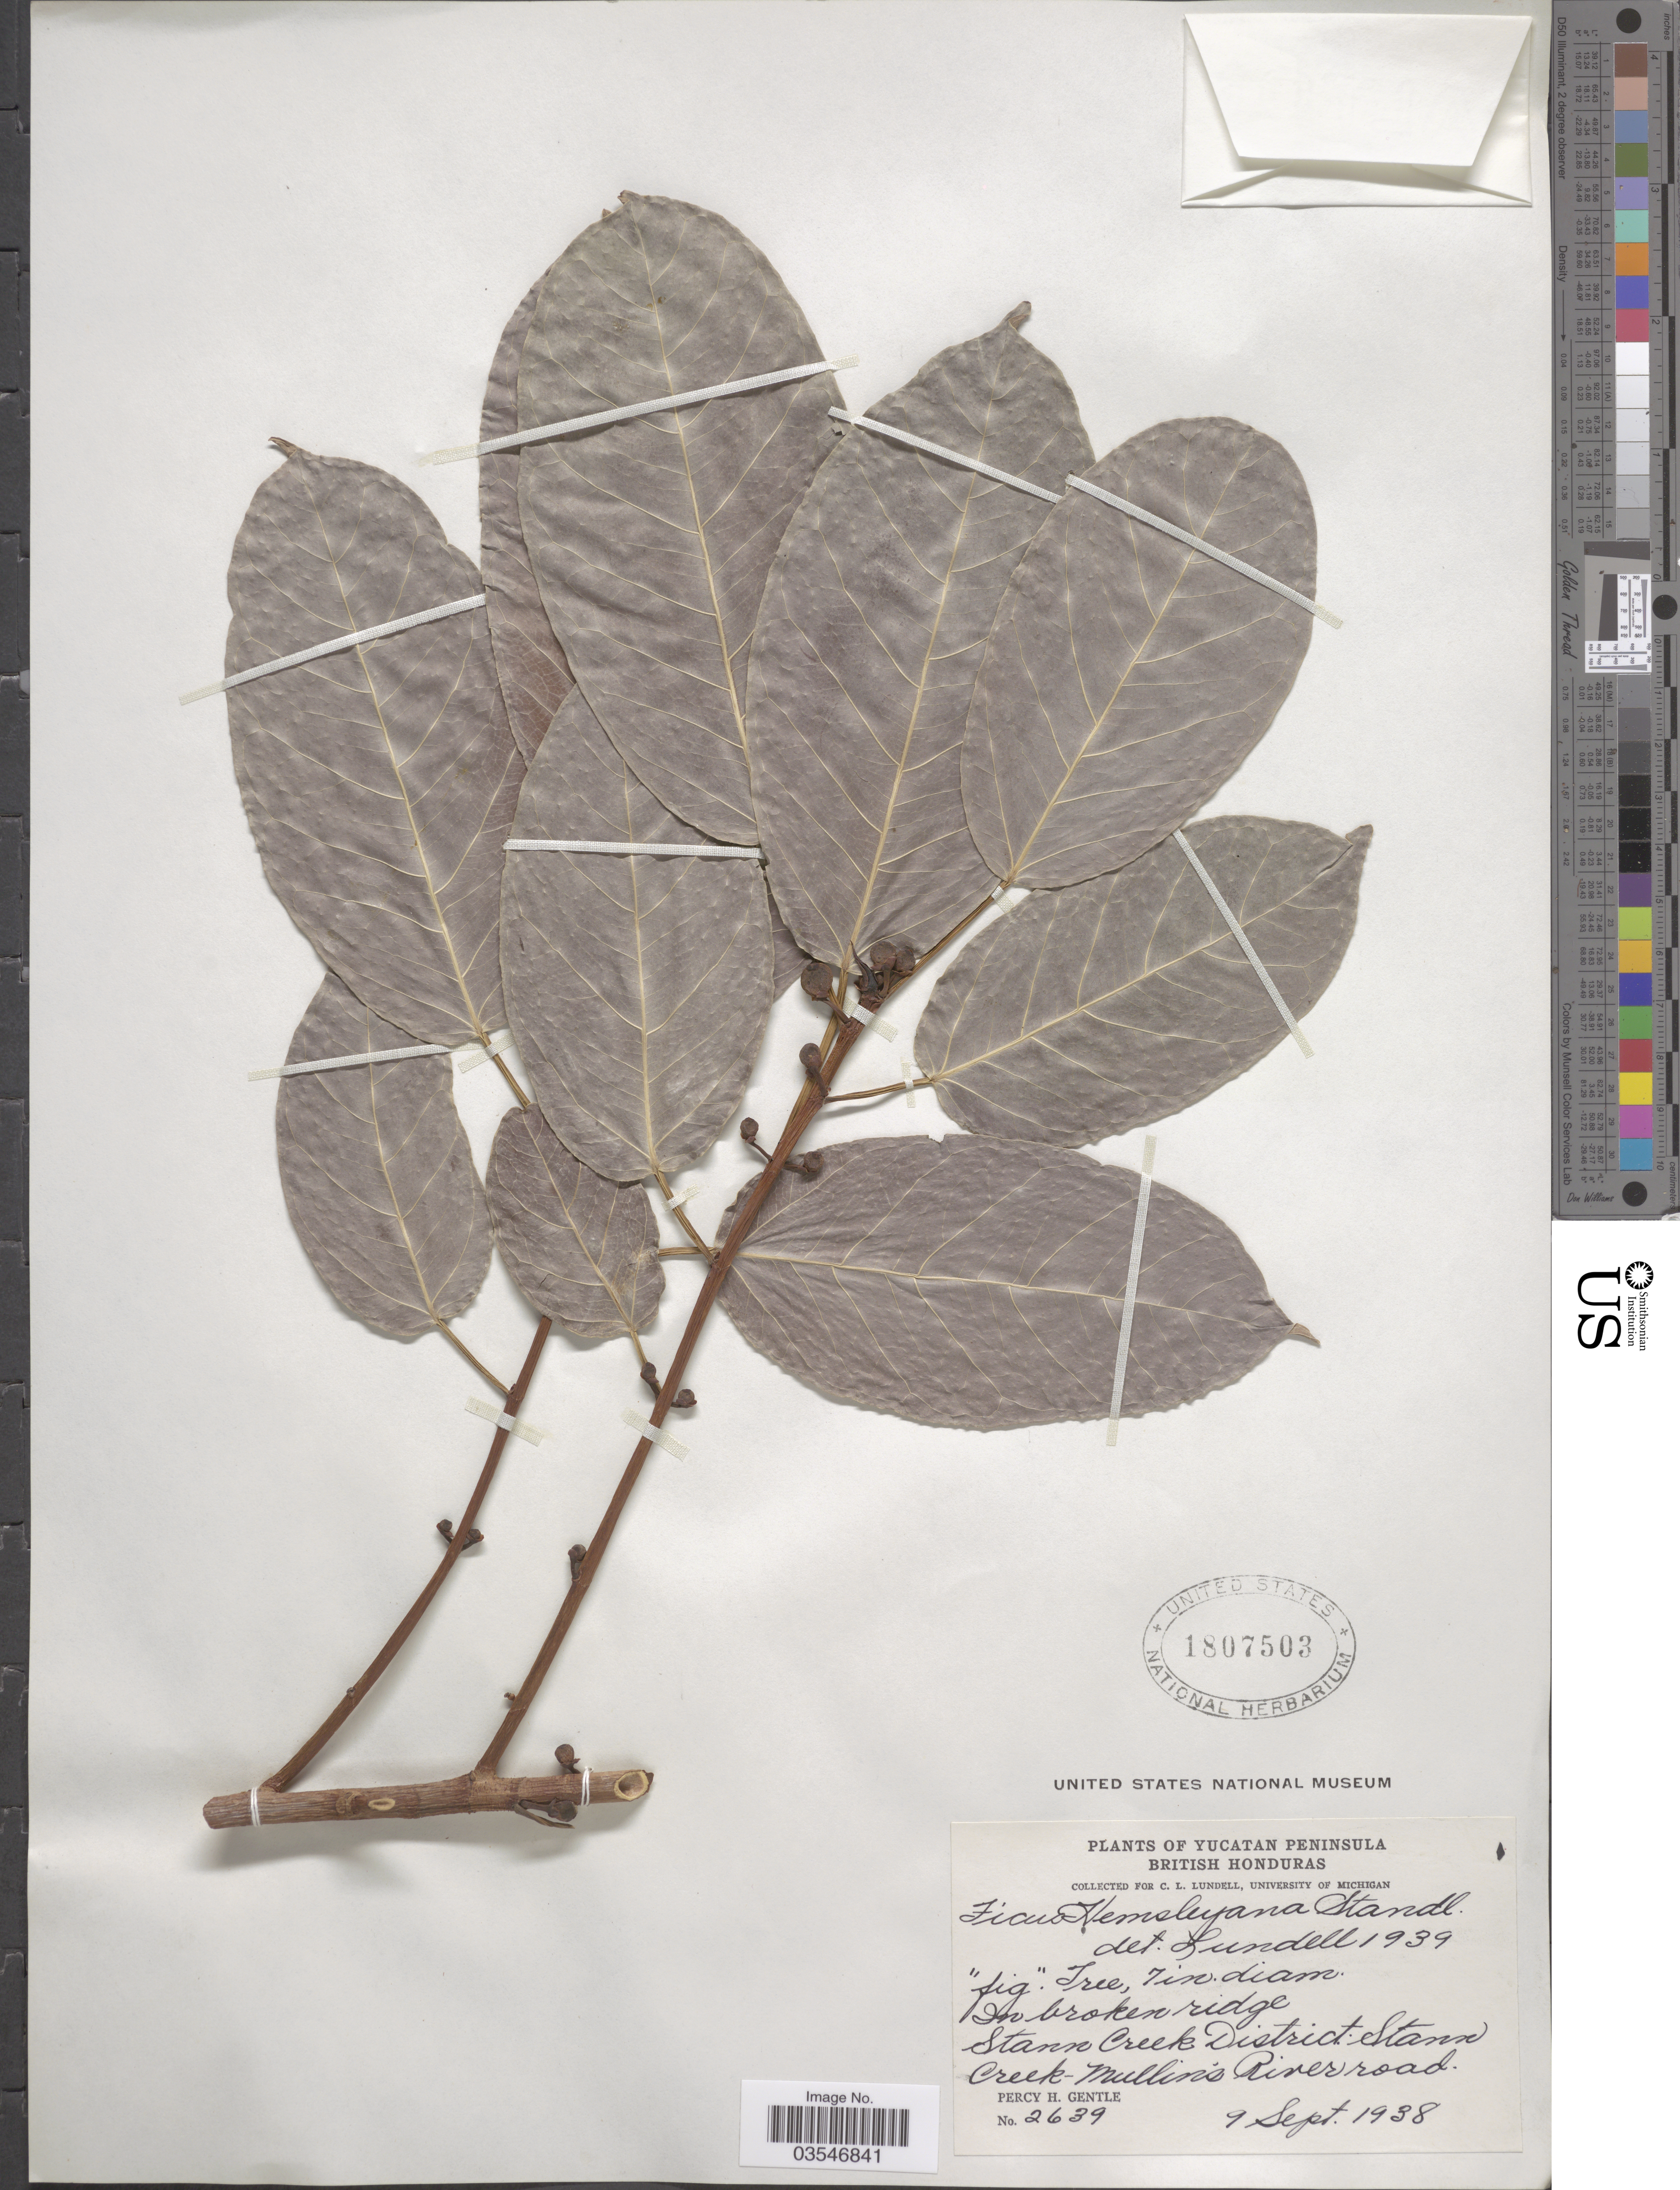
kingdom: Plantae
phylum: Tracheophyta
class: Magnoliopsida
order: Rosales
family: Moraceae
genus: Ficus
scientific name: Ficus citrifolia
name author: Mill.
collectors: P. H. Gentle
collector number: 2639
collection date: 1938-09-09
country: Belize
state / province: Stann Creek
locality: Yucatan Peninsula. British Honduras. Stann Creek District. Stann Creek- Mullin's River road.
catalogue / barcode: US 1807503